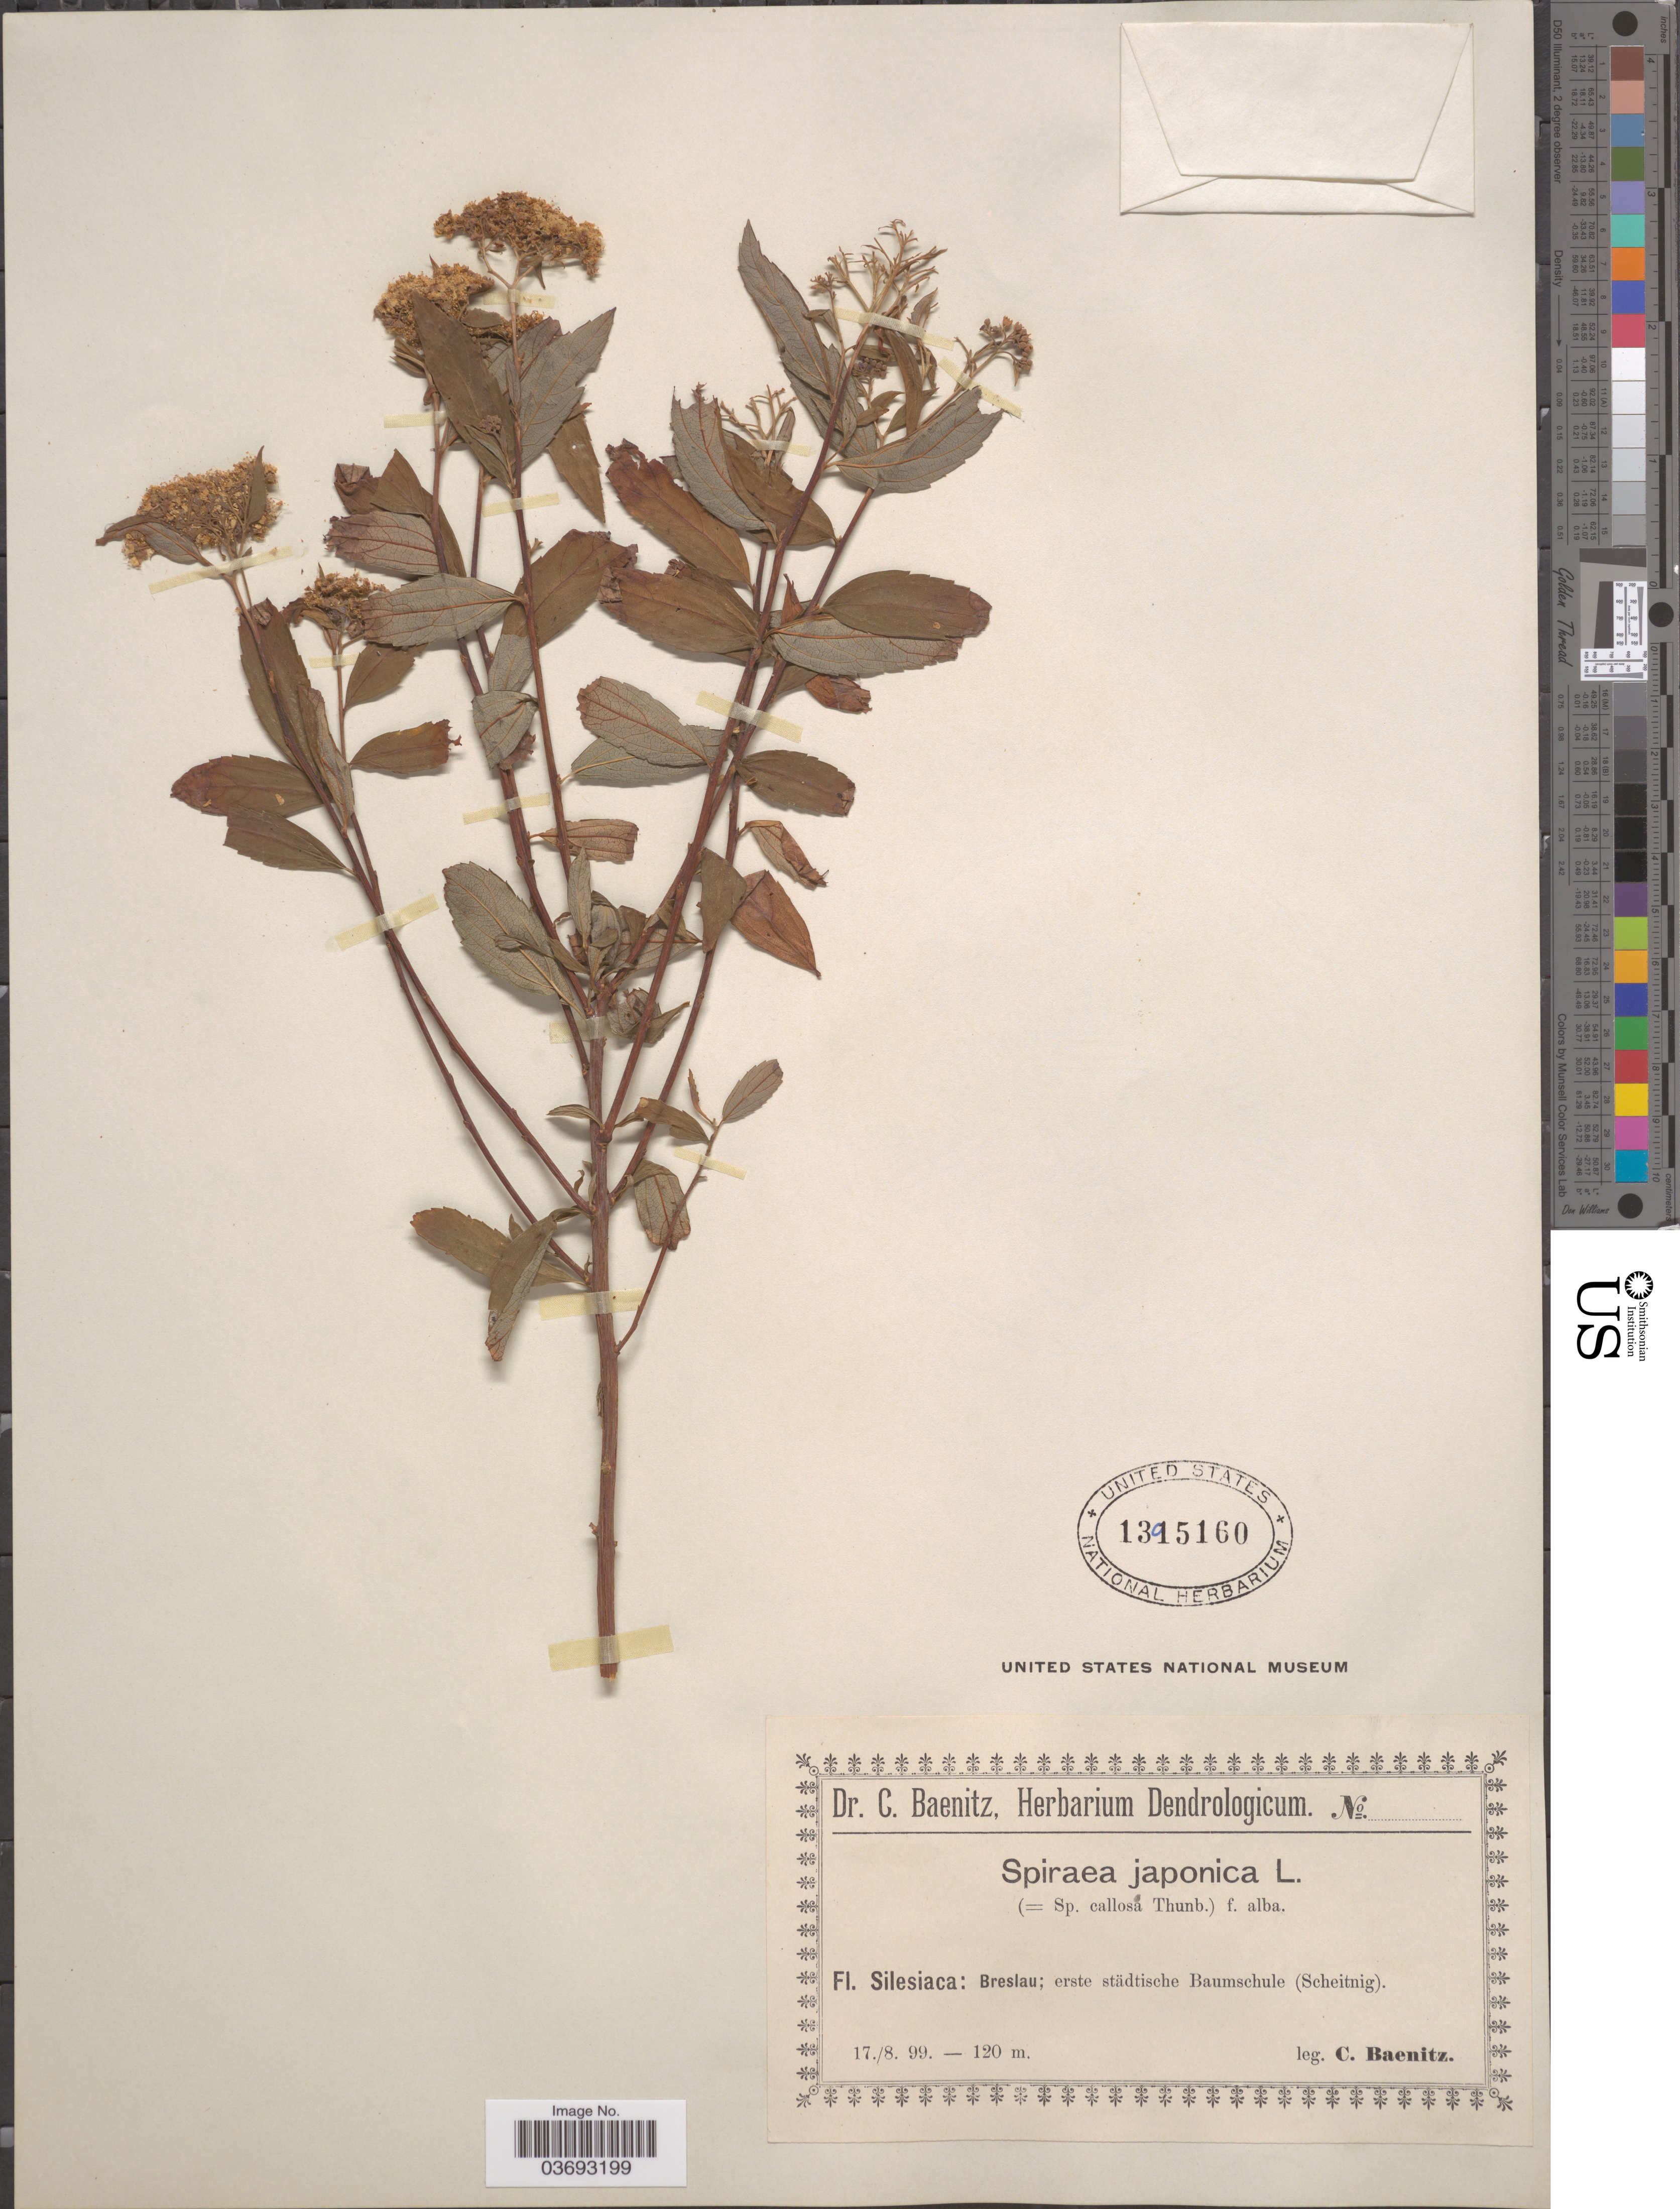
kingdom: Plantae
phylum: Tracheophyta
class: Magnoliopsida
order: Rosales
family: Rosaceae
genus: Spiraea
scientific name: Spiraea japonica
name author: L. f.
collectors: C. G. Baenitz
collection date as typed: Transcribed d/m/y: 17/8/99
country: Poland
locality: Silesiaca: breslau; erste städtische Baumschule (Scheitnig).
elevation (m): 120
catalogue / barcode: US 1395160